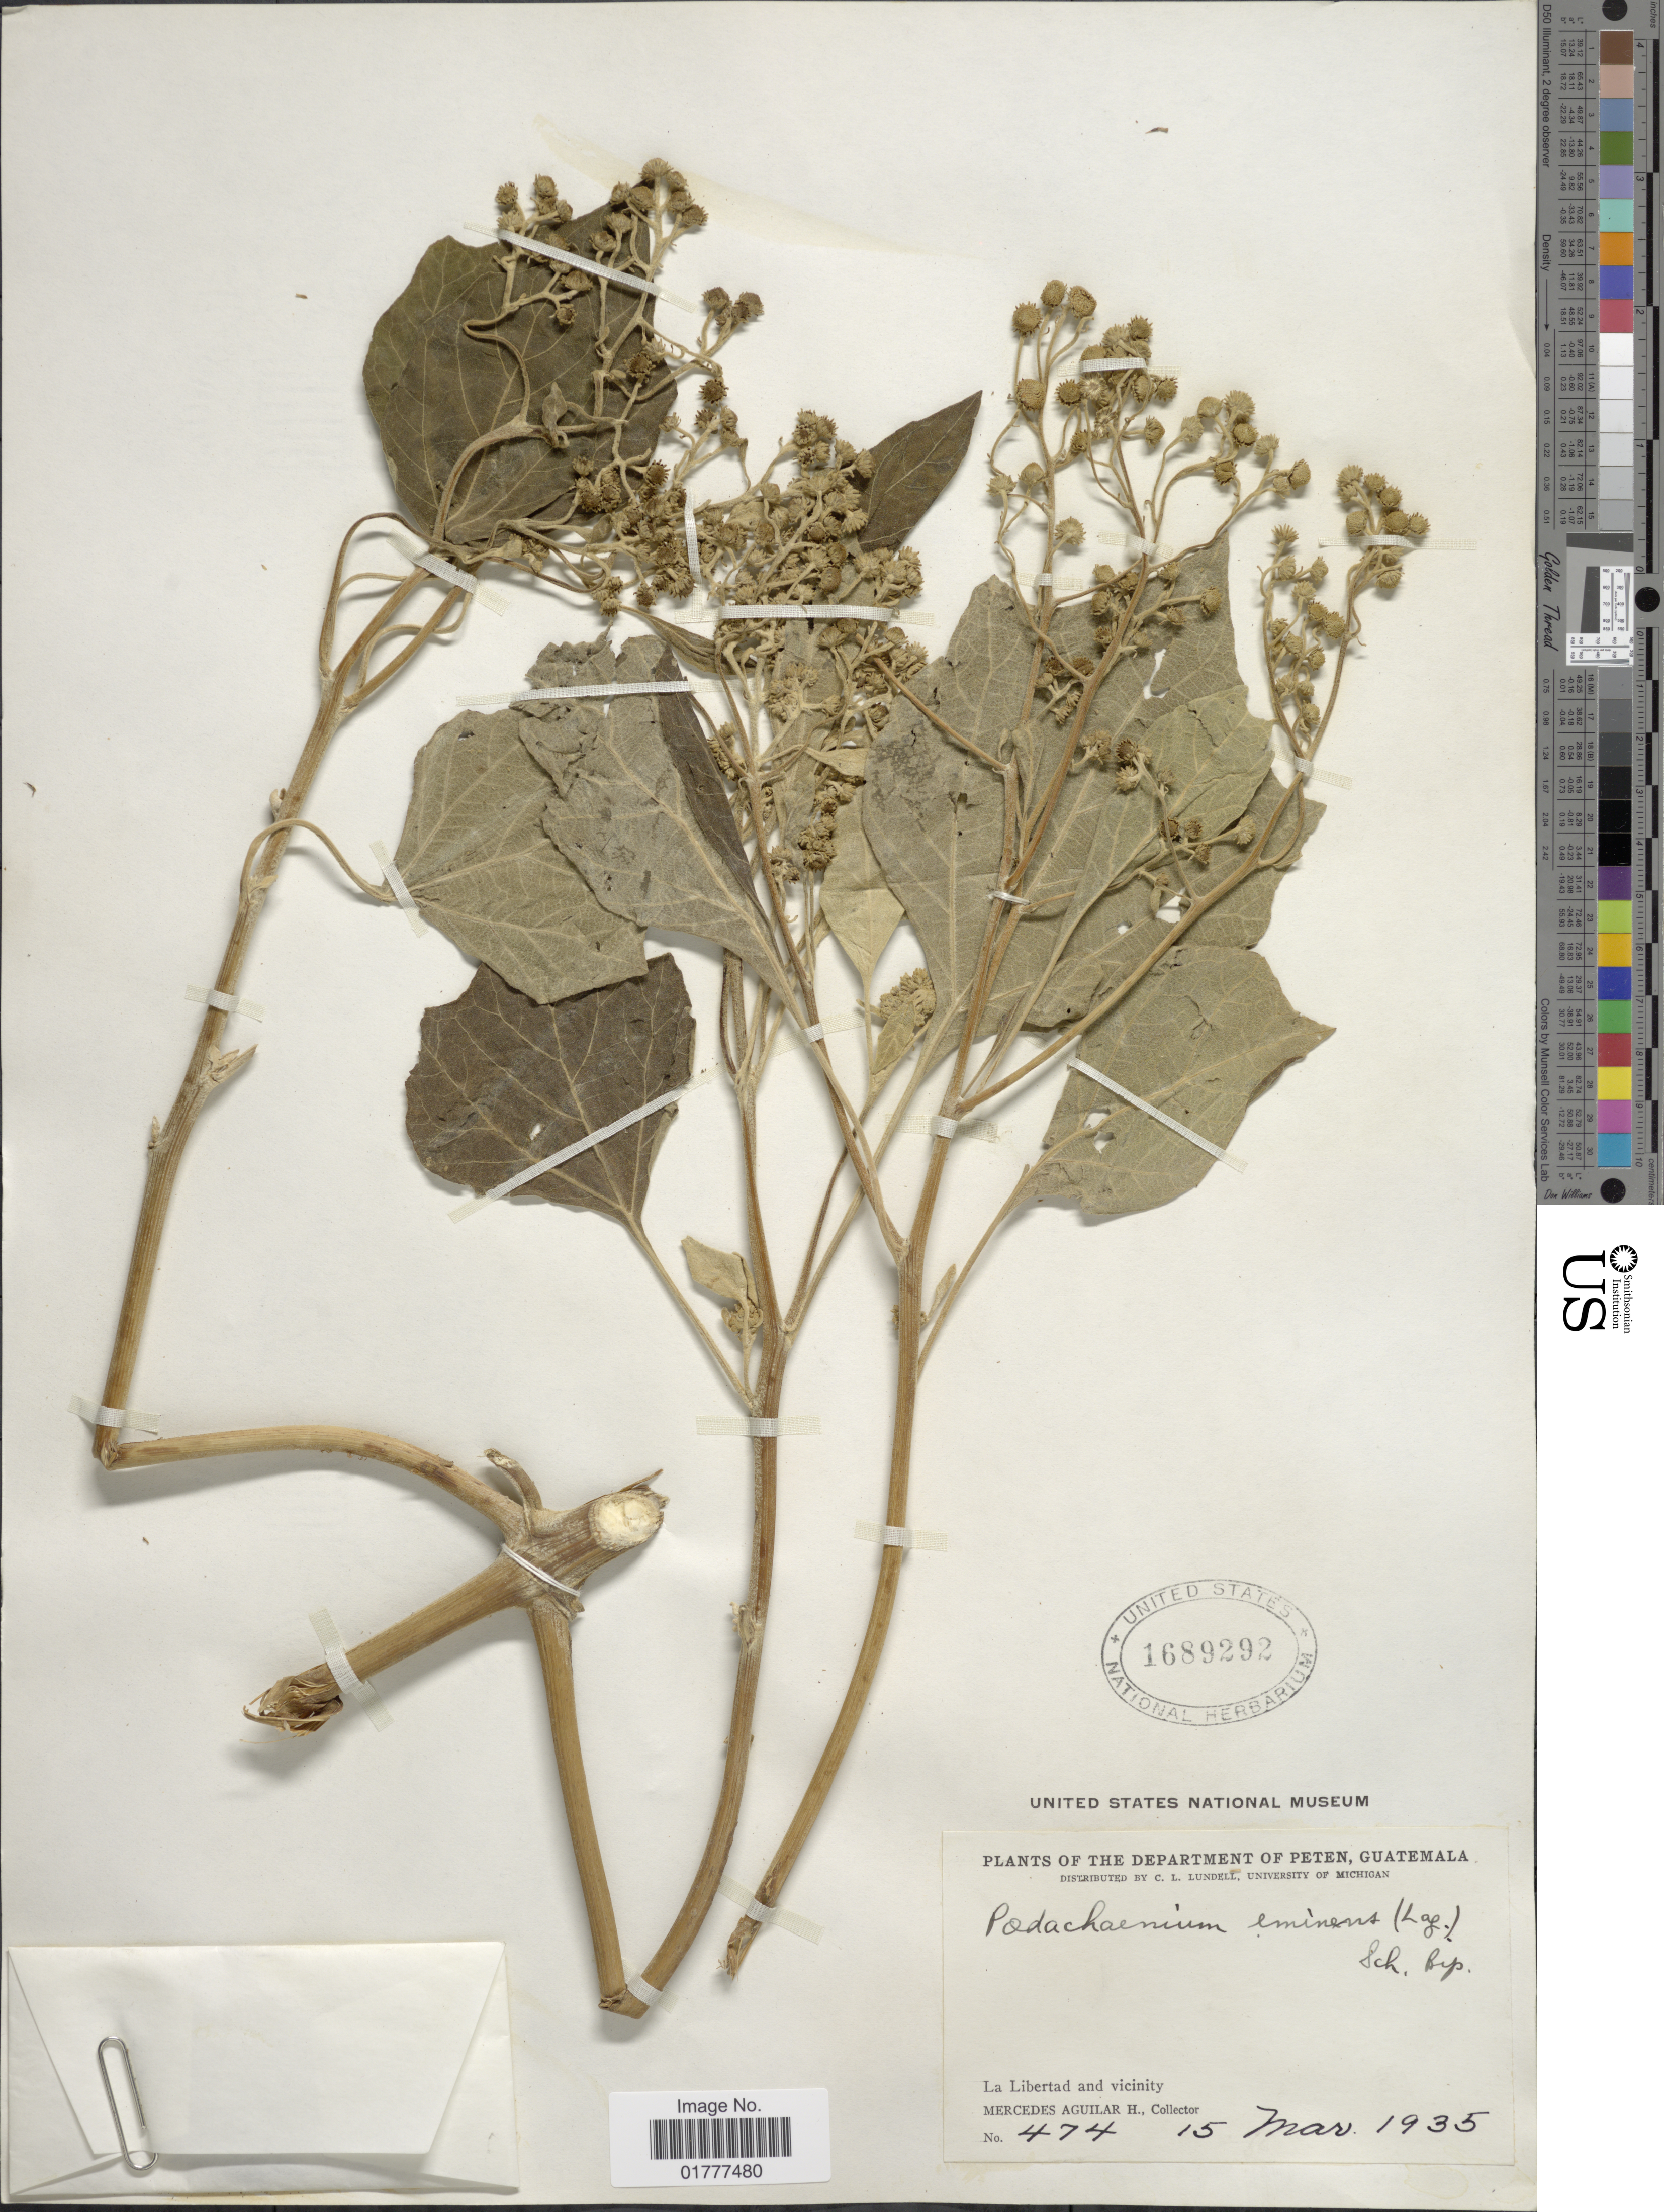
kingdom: Plantae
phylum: Tracheophyta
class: Magnoliopsida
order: Asterales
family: Asteraceae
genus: Podachaenium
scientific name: Podachaenium eminens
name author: (Lag.) Sch. Bip. ex Sch. Bip.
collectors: M. Aguilar H.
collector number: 474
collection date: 1935-03-15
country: Guatemala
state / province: El Petén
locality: Department of Peten, Guatemala. La Libertad and vicinity.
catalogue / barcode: US 1689292